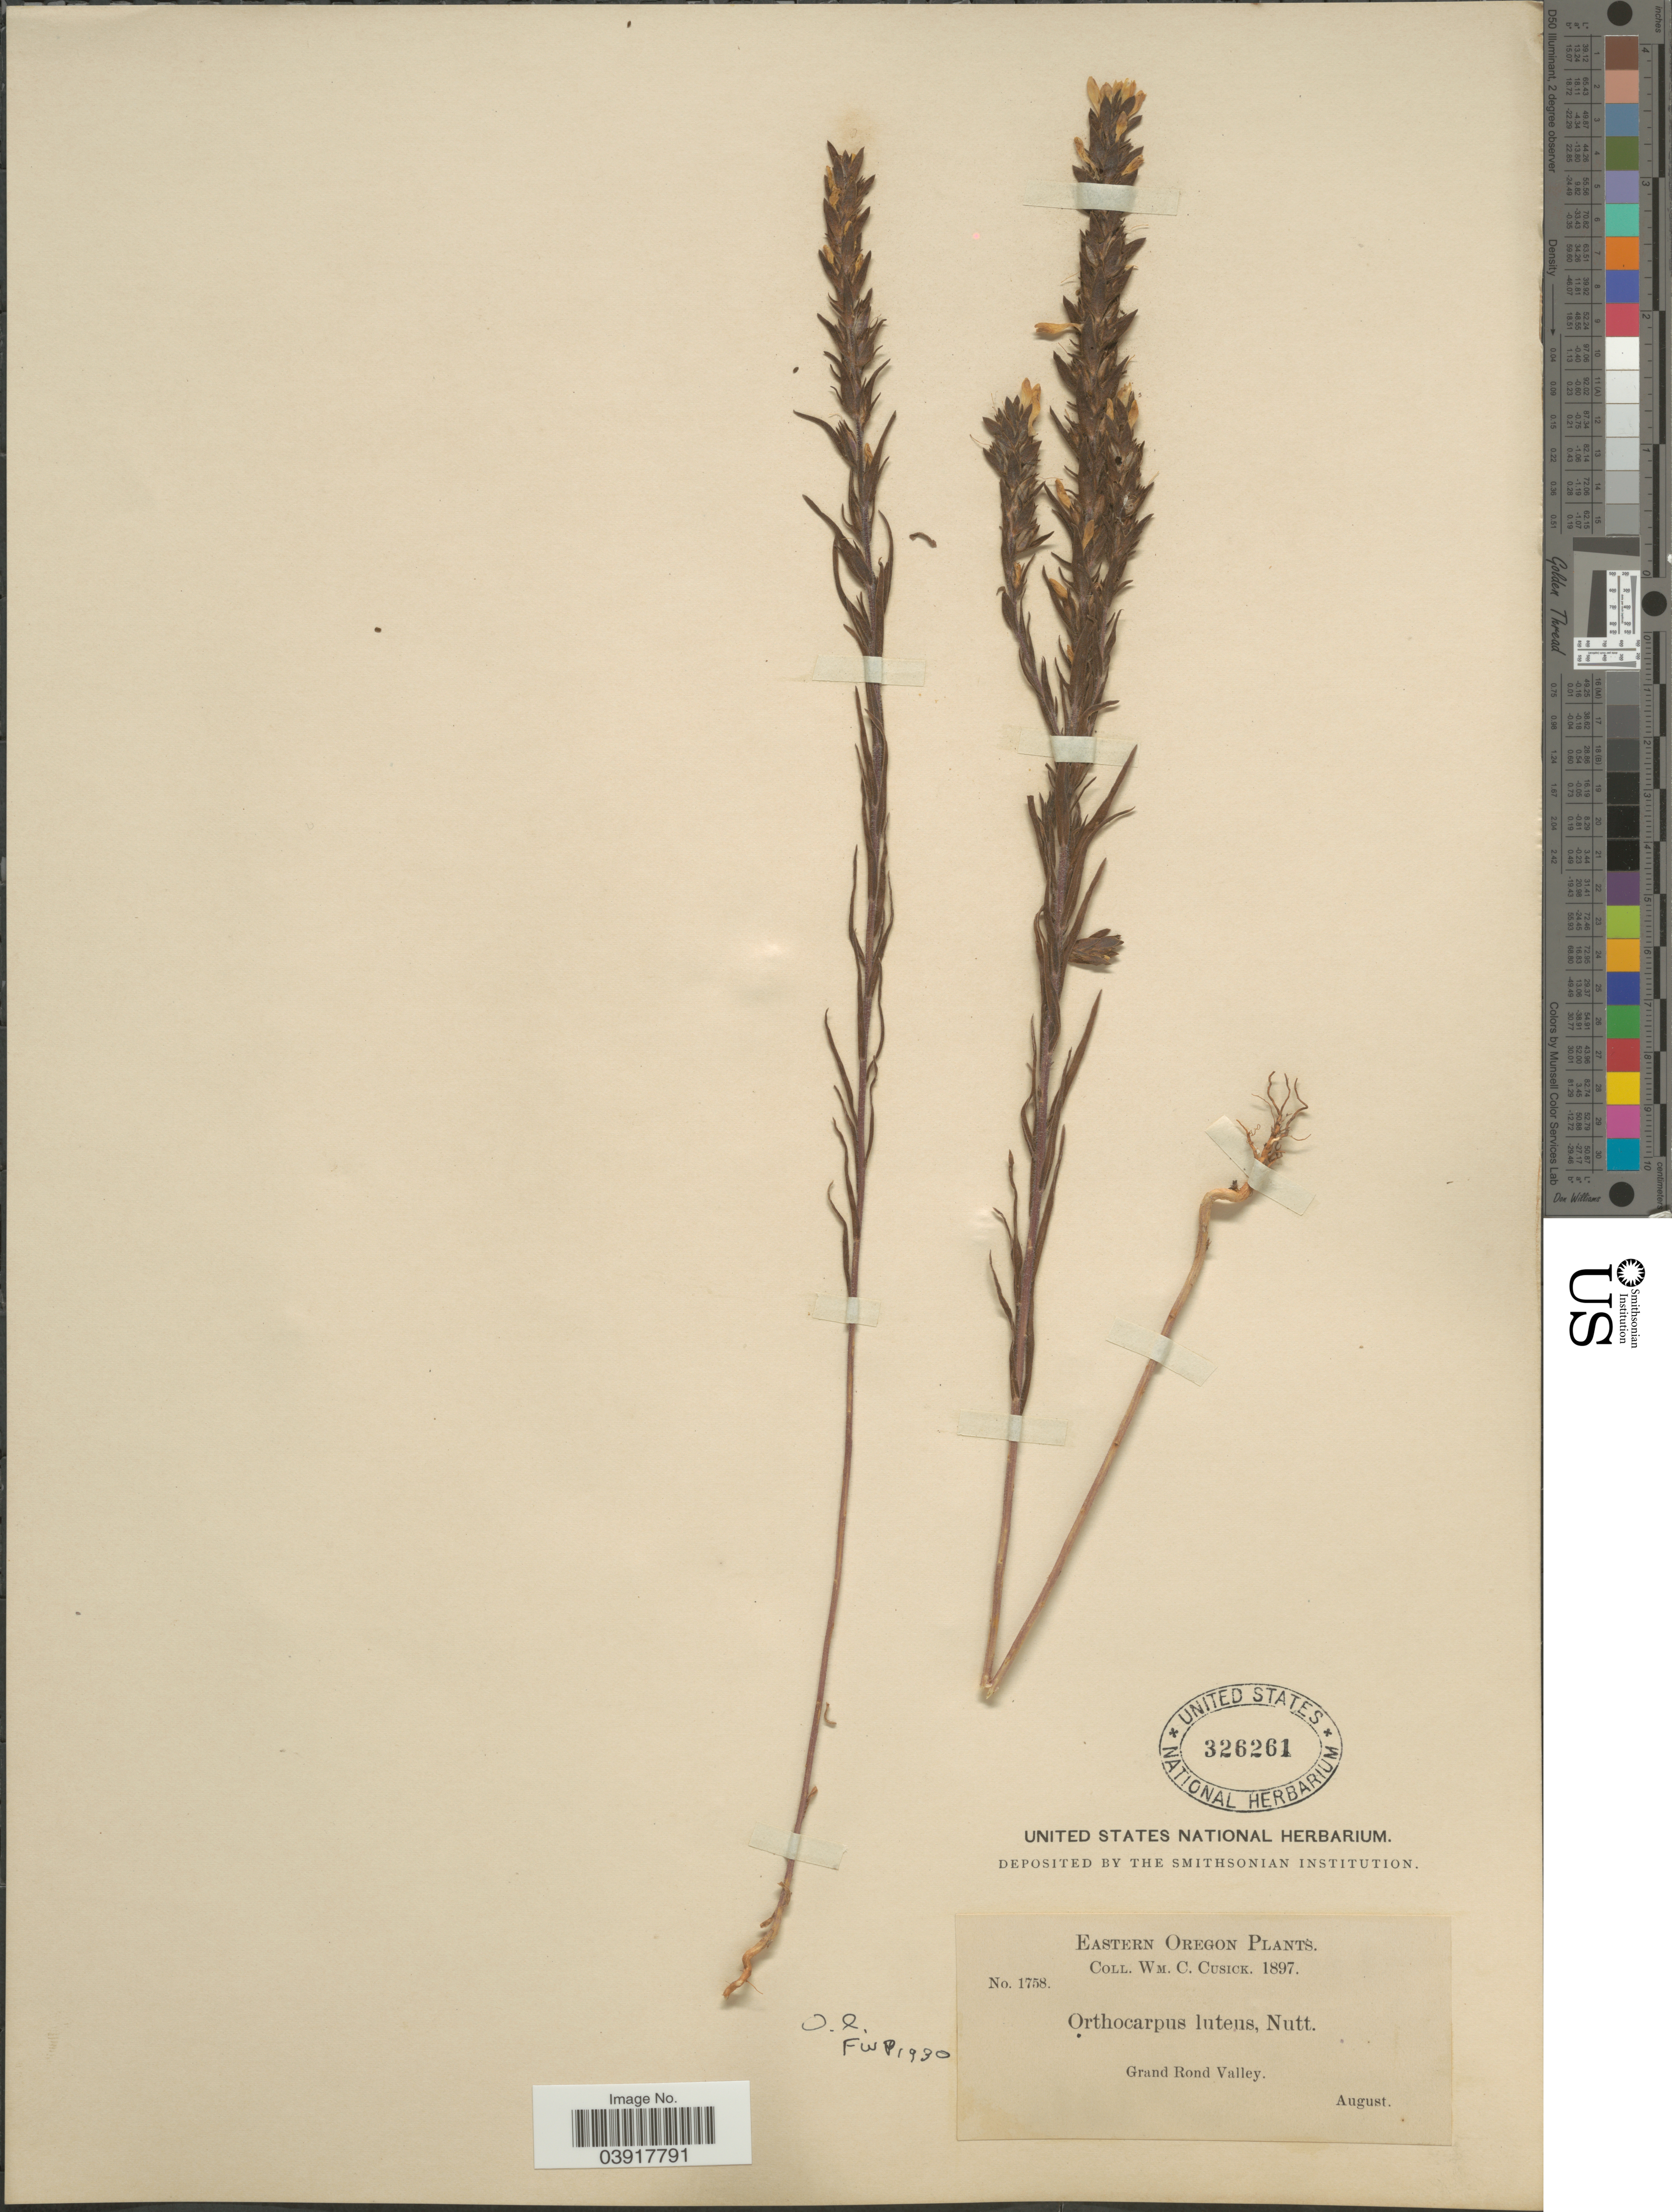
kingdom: Plantae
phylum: Tracheophyta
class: Magnoliopsida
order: Lamiales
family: Orobanchaceae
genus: Orthocarpus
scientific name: Orthocarpus luteus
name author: Nutt.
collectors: W. C. Cusick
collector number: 1758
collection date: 1897-08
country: United States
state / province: Oregon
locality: Eastern Oregon. Grand Rond Valley.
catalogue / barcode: US 326261